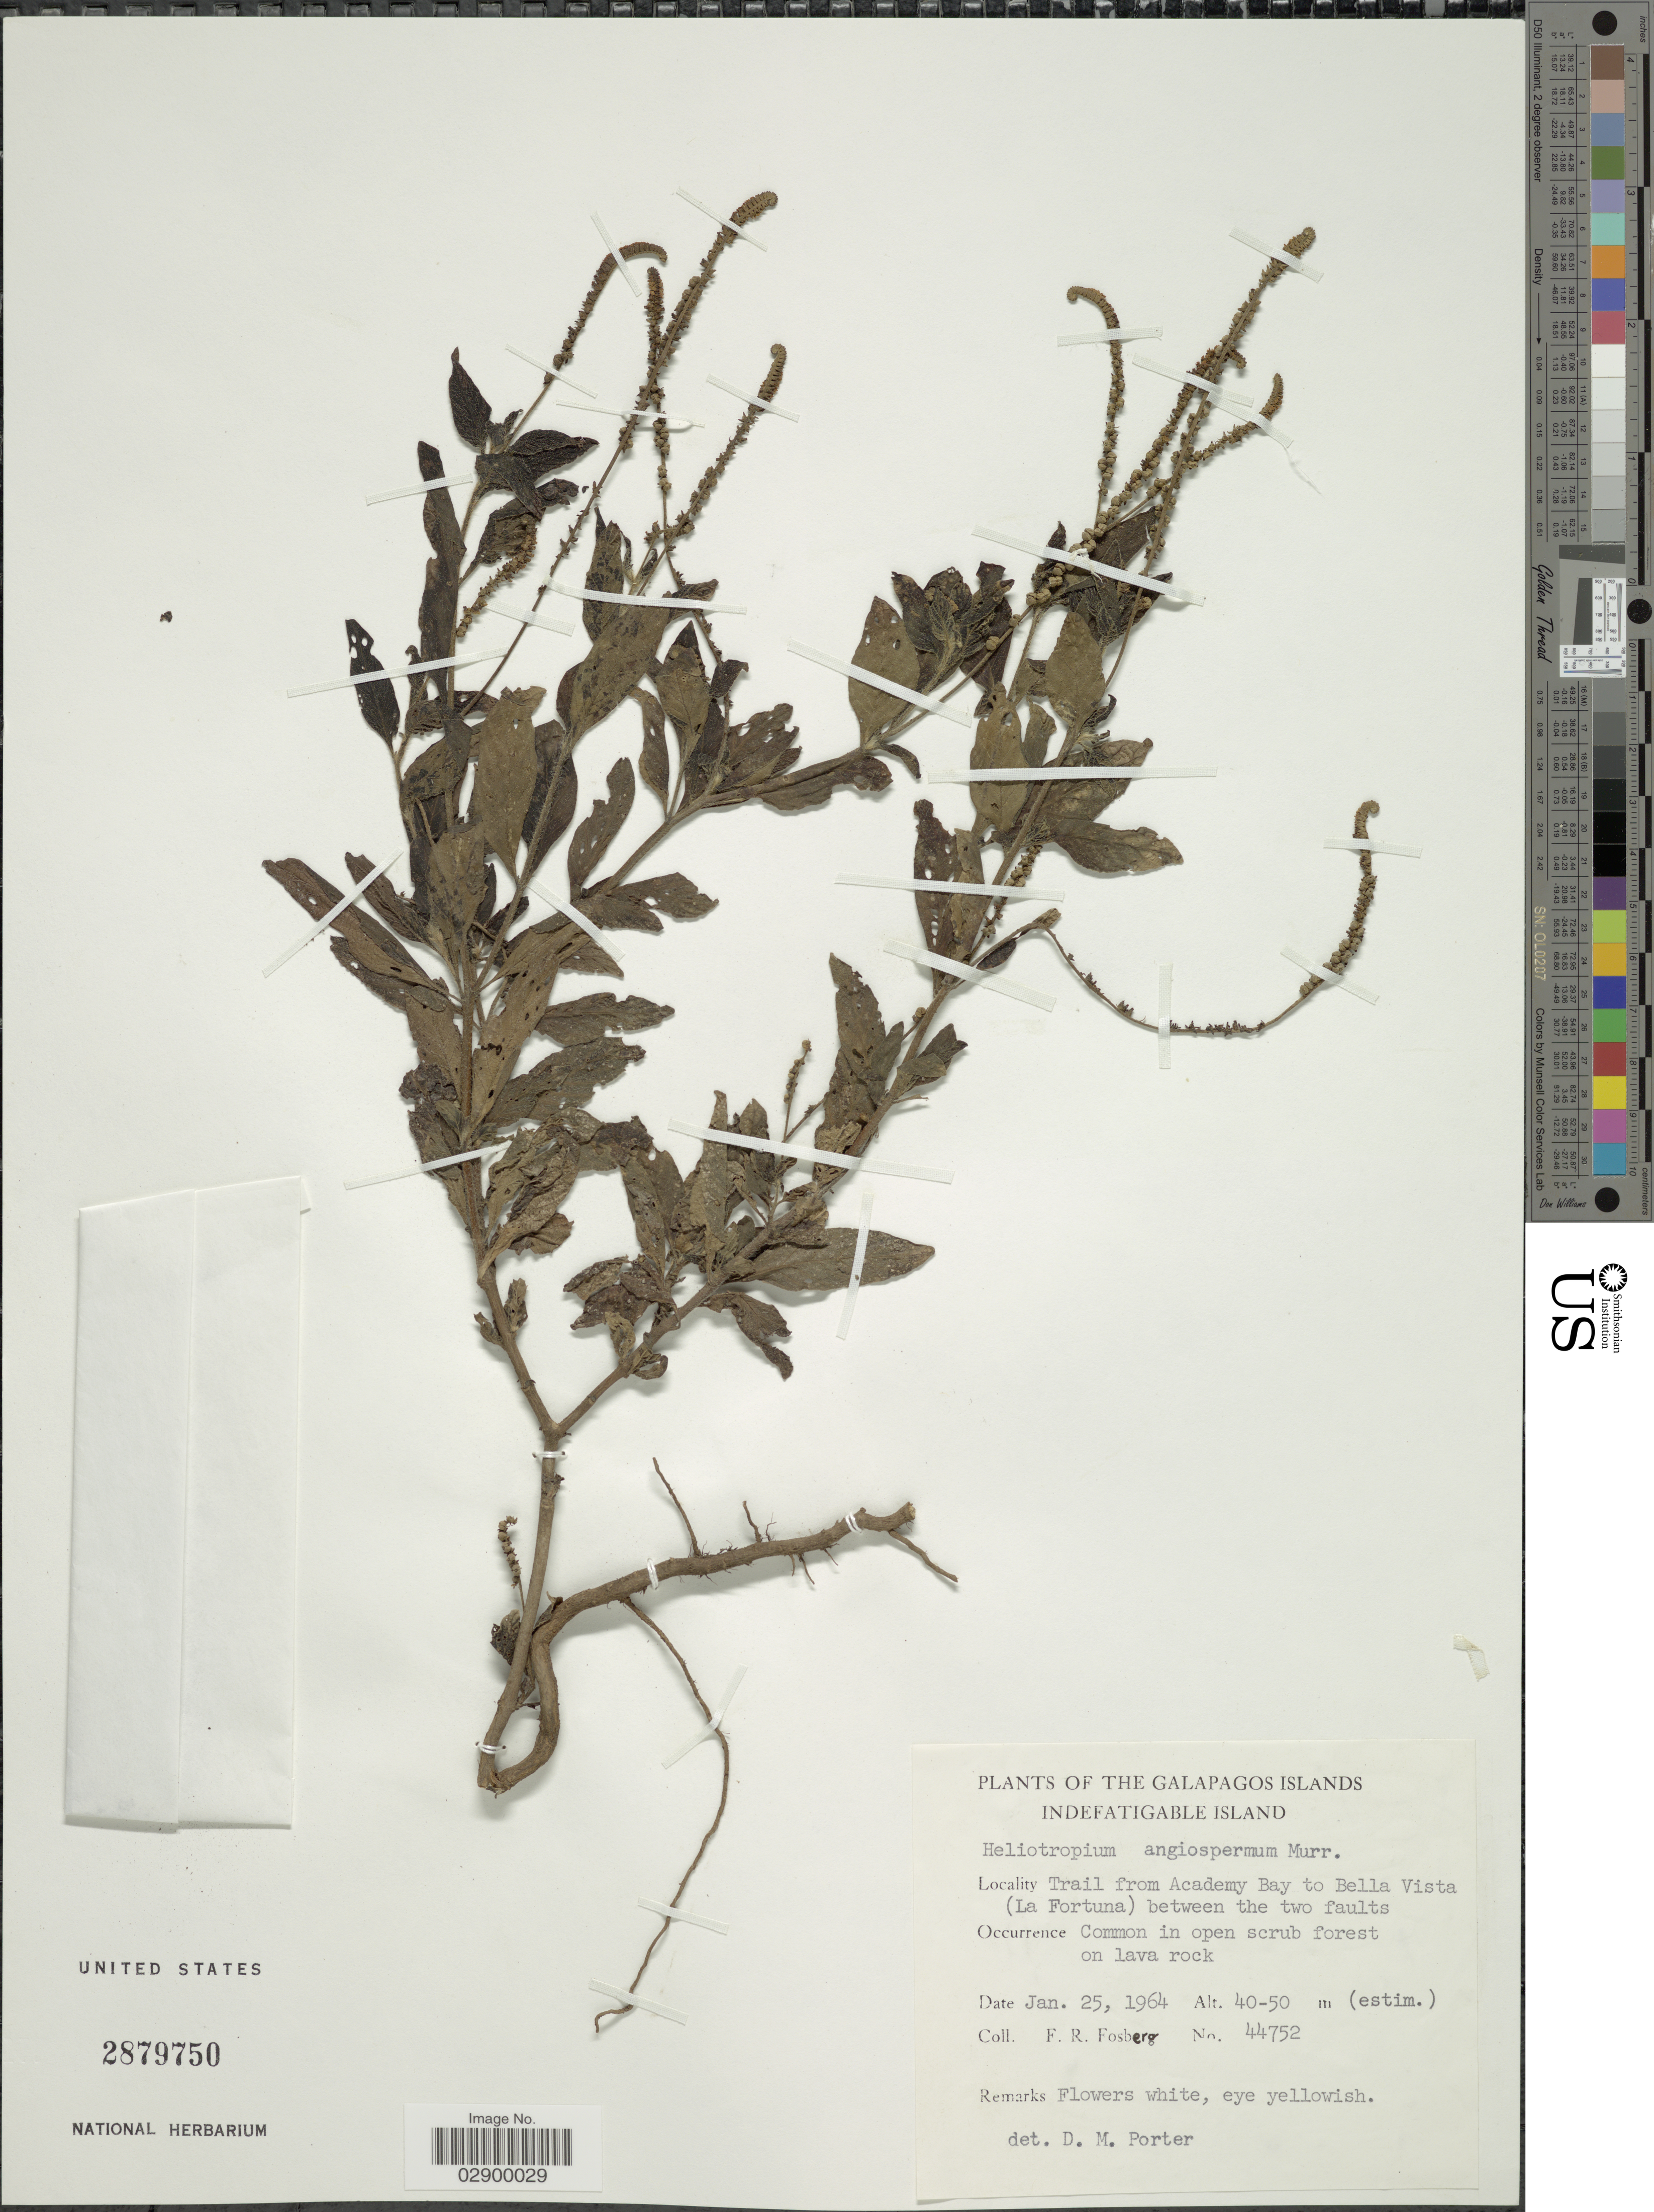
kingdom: Plantae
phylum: Tracheophyta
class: Magnoliopsida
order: Boraginales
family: Heliotropiaceae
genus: Heliotropium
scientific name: Heliotropium angiospermum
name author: Murray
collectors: F. R. Fosberg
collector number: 44752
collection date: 1964-01-25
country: Ecuador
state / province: Colón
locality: The Galapagos Islands. Indefatigable Island. Trail from Academy Bay to Bella Vista (La Fortuna) between the two faults.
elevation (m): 40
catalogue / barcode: US 2879750